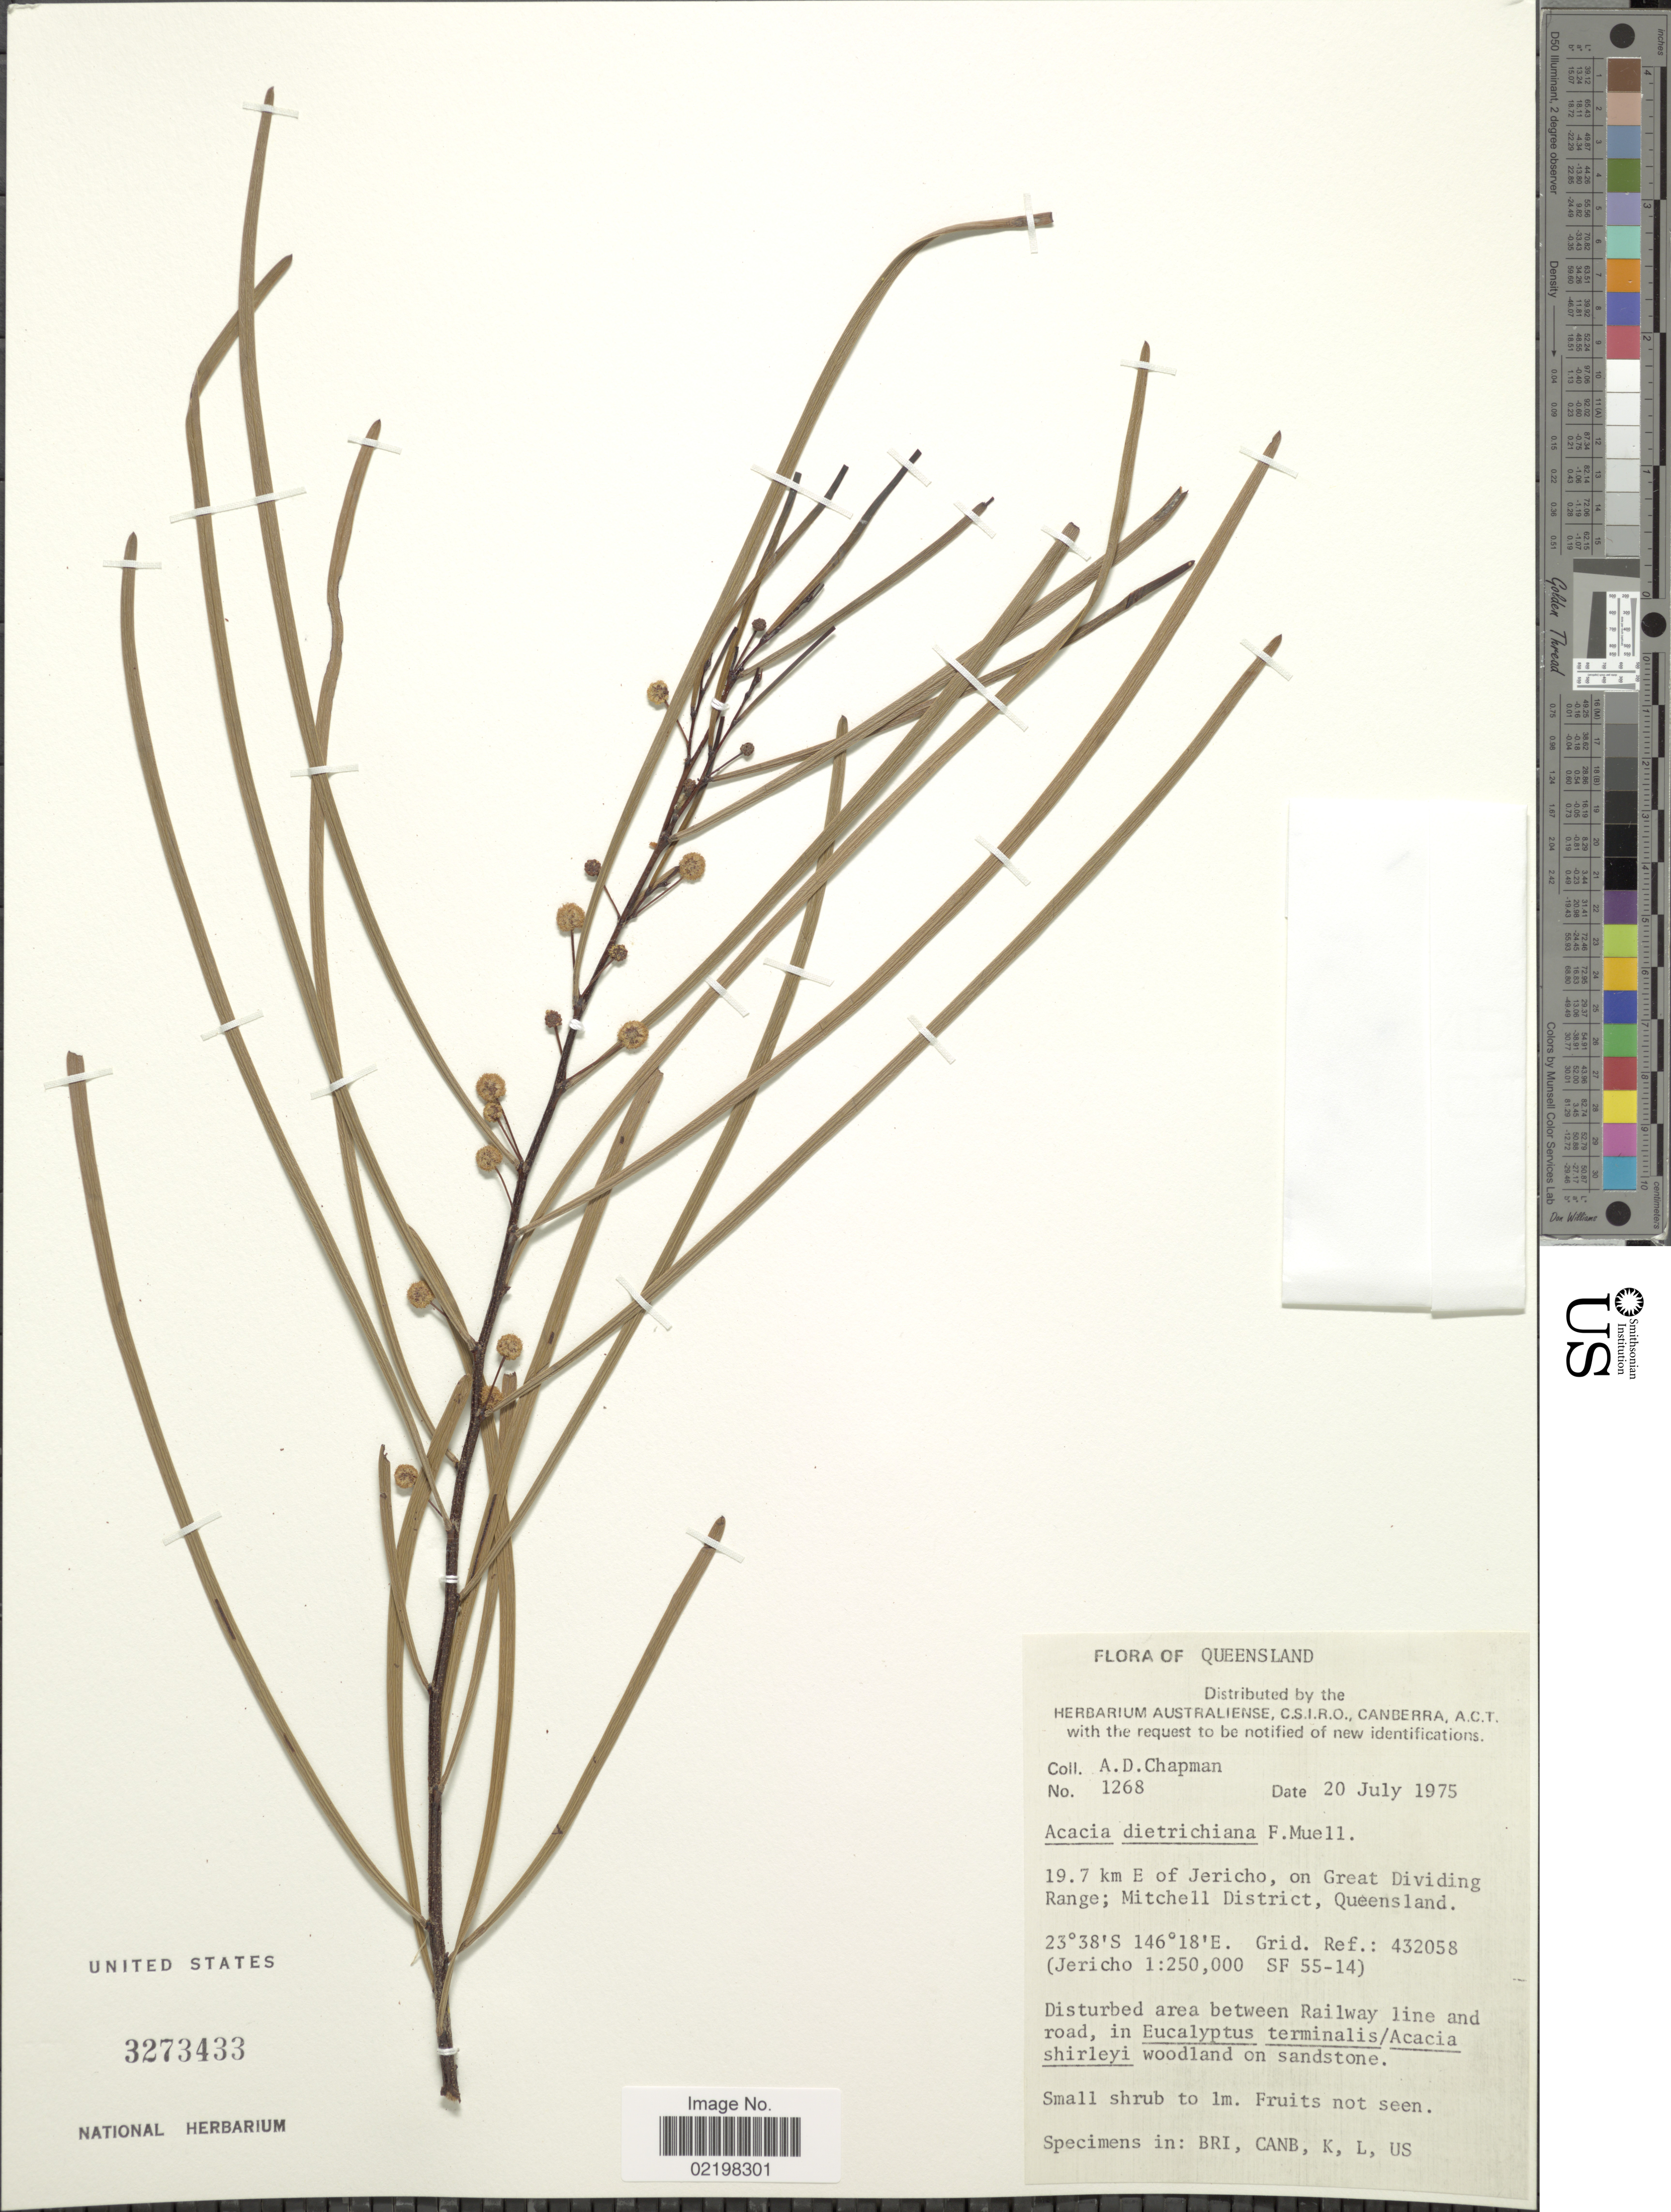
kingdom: Plantae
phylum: Tracheophyta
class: Magnoliopsida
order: Fabales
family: Fabaceae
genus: Acacia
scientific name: Acacia dietrichiana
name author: F. Muell.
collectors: A. D. Chapman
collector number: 1268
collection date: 1975-07-20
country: Australia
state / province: Queensland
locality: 19.7 km E of Jericho, on Great Dividing Range; Mitchell District, Queensland.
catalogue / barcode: US 3273433